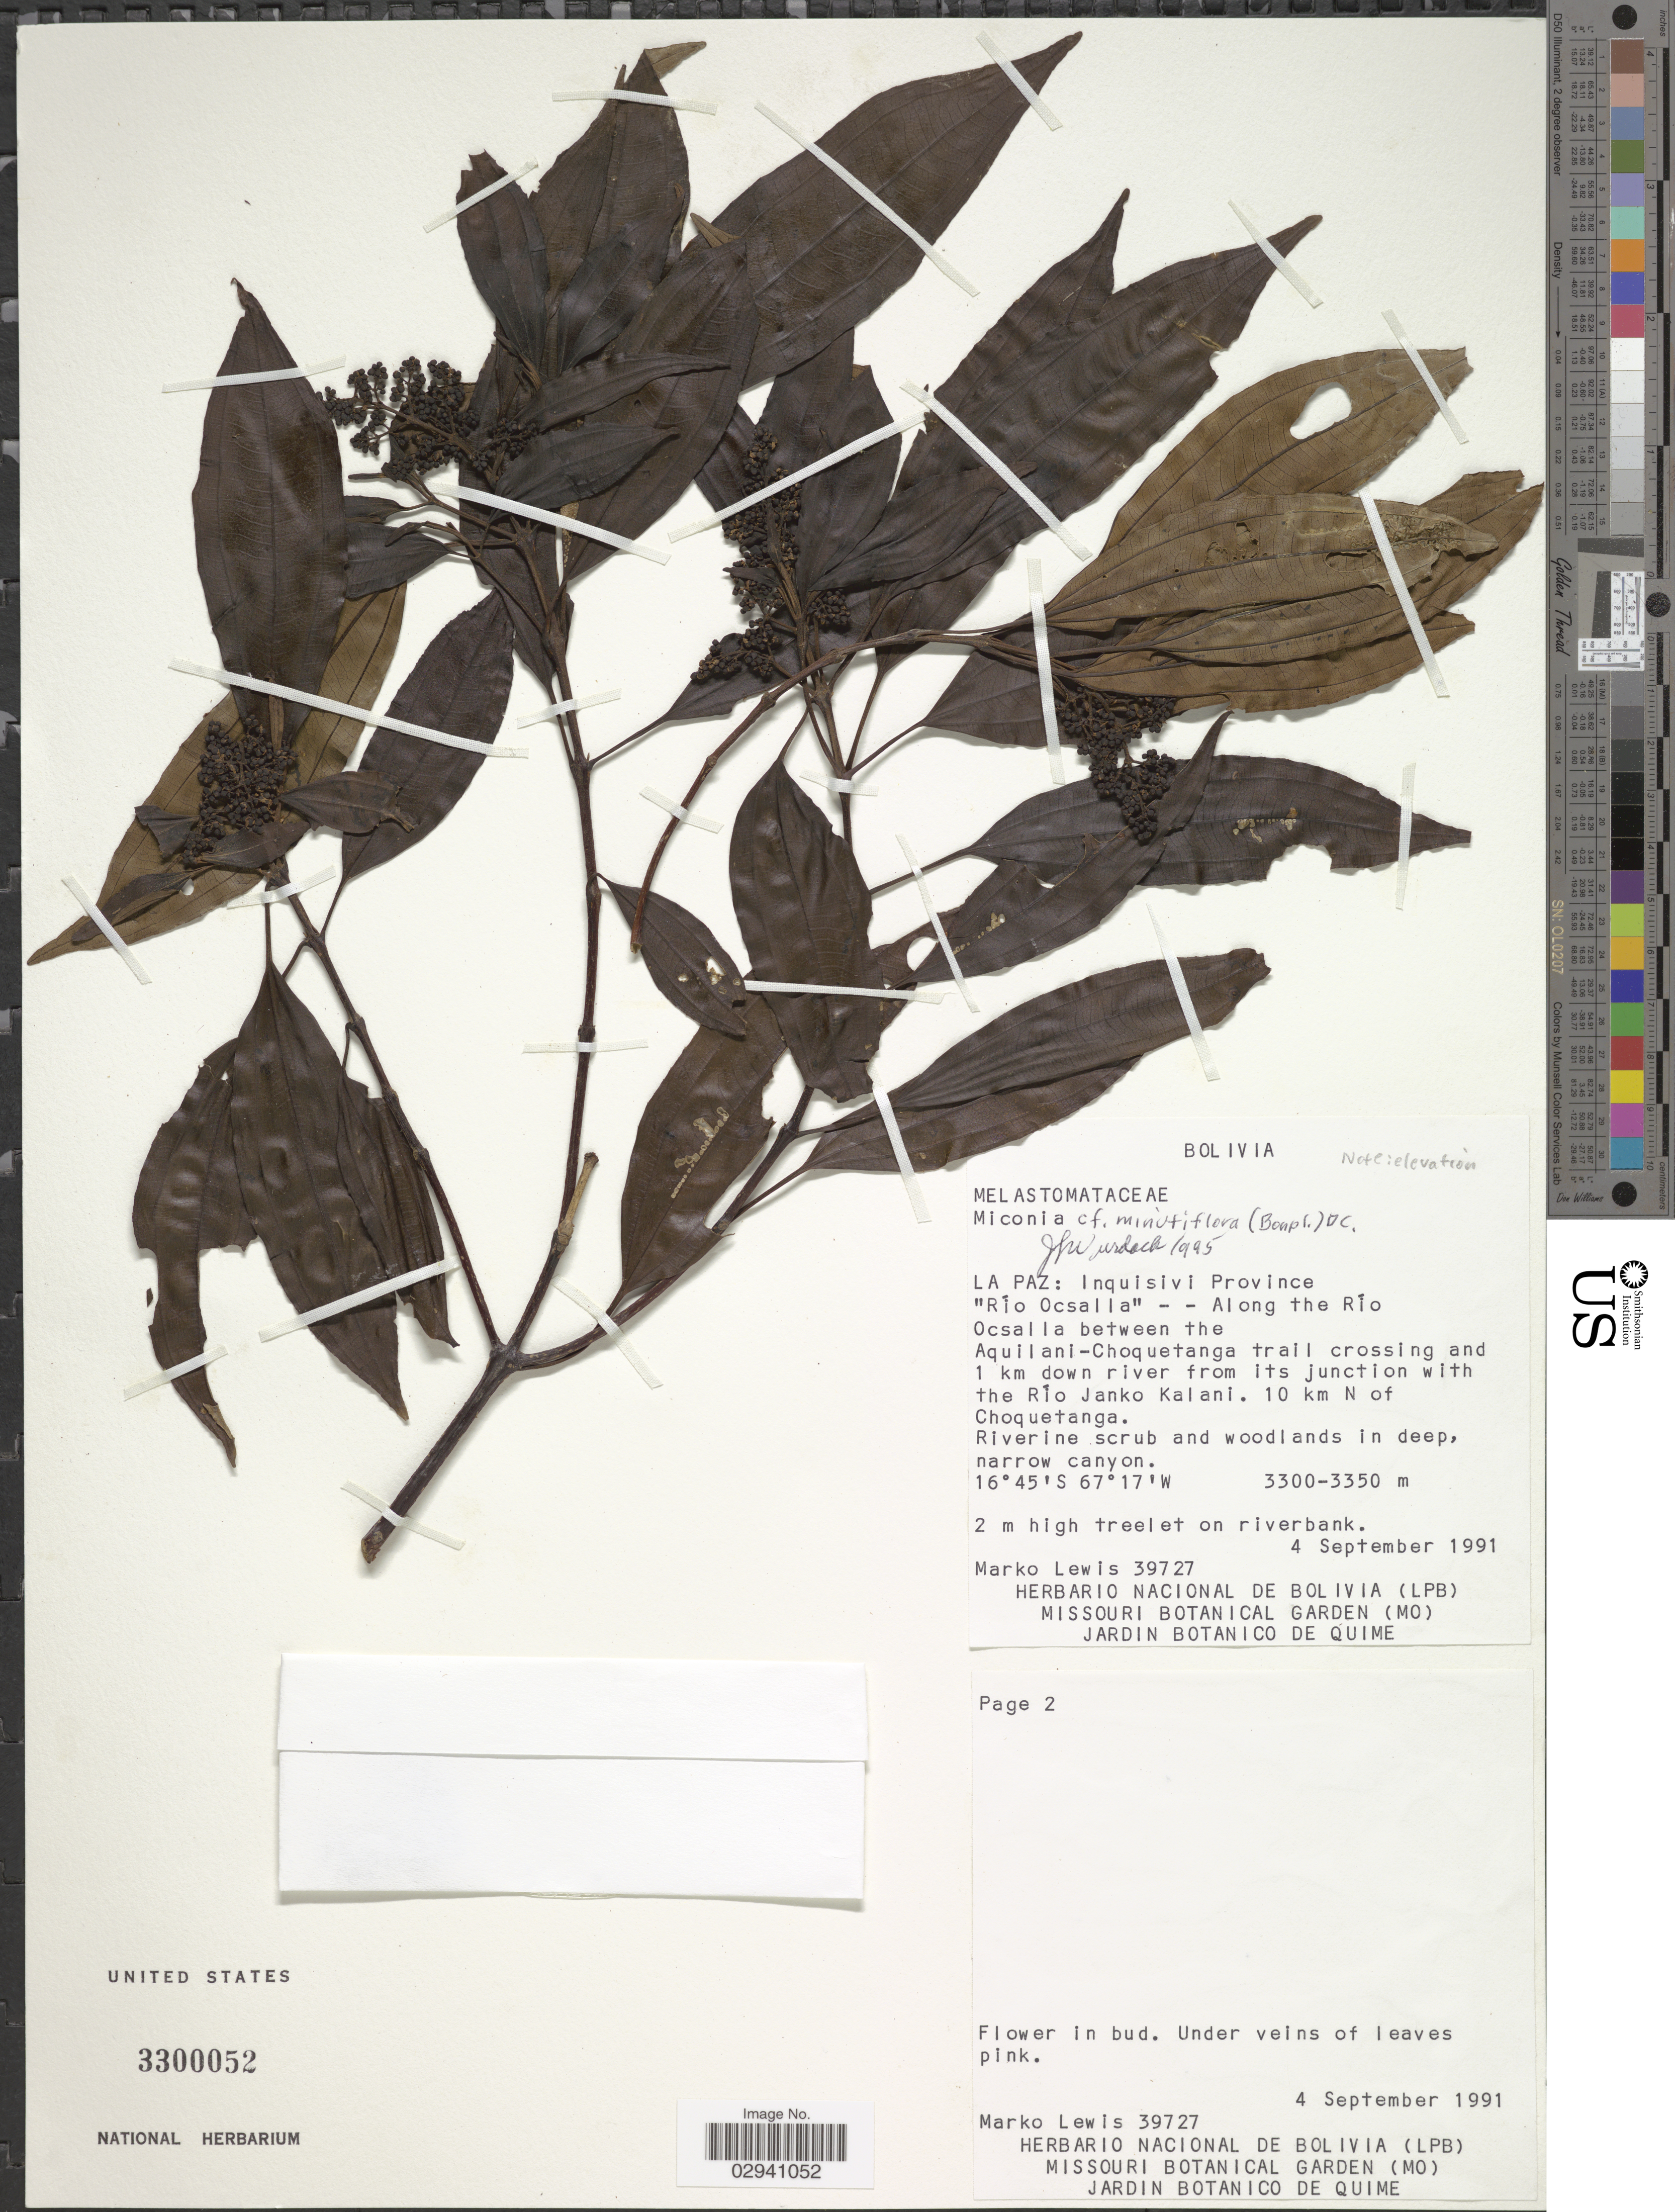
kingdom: Plantae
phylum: Tracheophyta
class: Magnoliopsida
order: Myrtales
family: Melastomataceae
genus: Miconia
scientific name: Miconia minutiflora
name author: (Bonpl.) DC.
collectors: M. Lewis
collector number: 39727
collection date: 1991-09-04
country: Bolivia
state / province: La Paz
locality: La Paz: Inquisivi Province. "Río Ocsalla"-- Along the Río Ocsalla between the Aquilani-Choquetanga trail crossing and 1 km down river from its junction with the Río Janko Kalani. 10 km N of Choquetanga.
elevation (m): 3300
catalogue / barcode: US 3300052